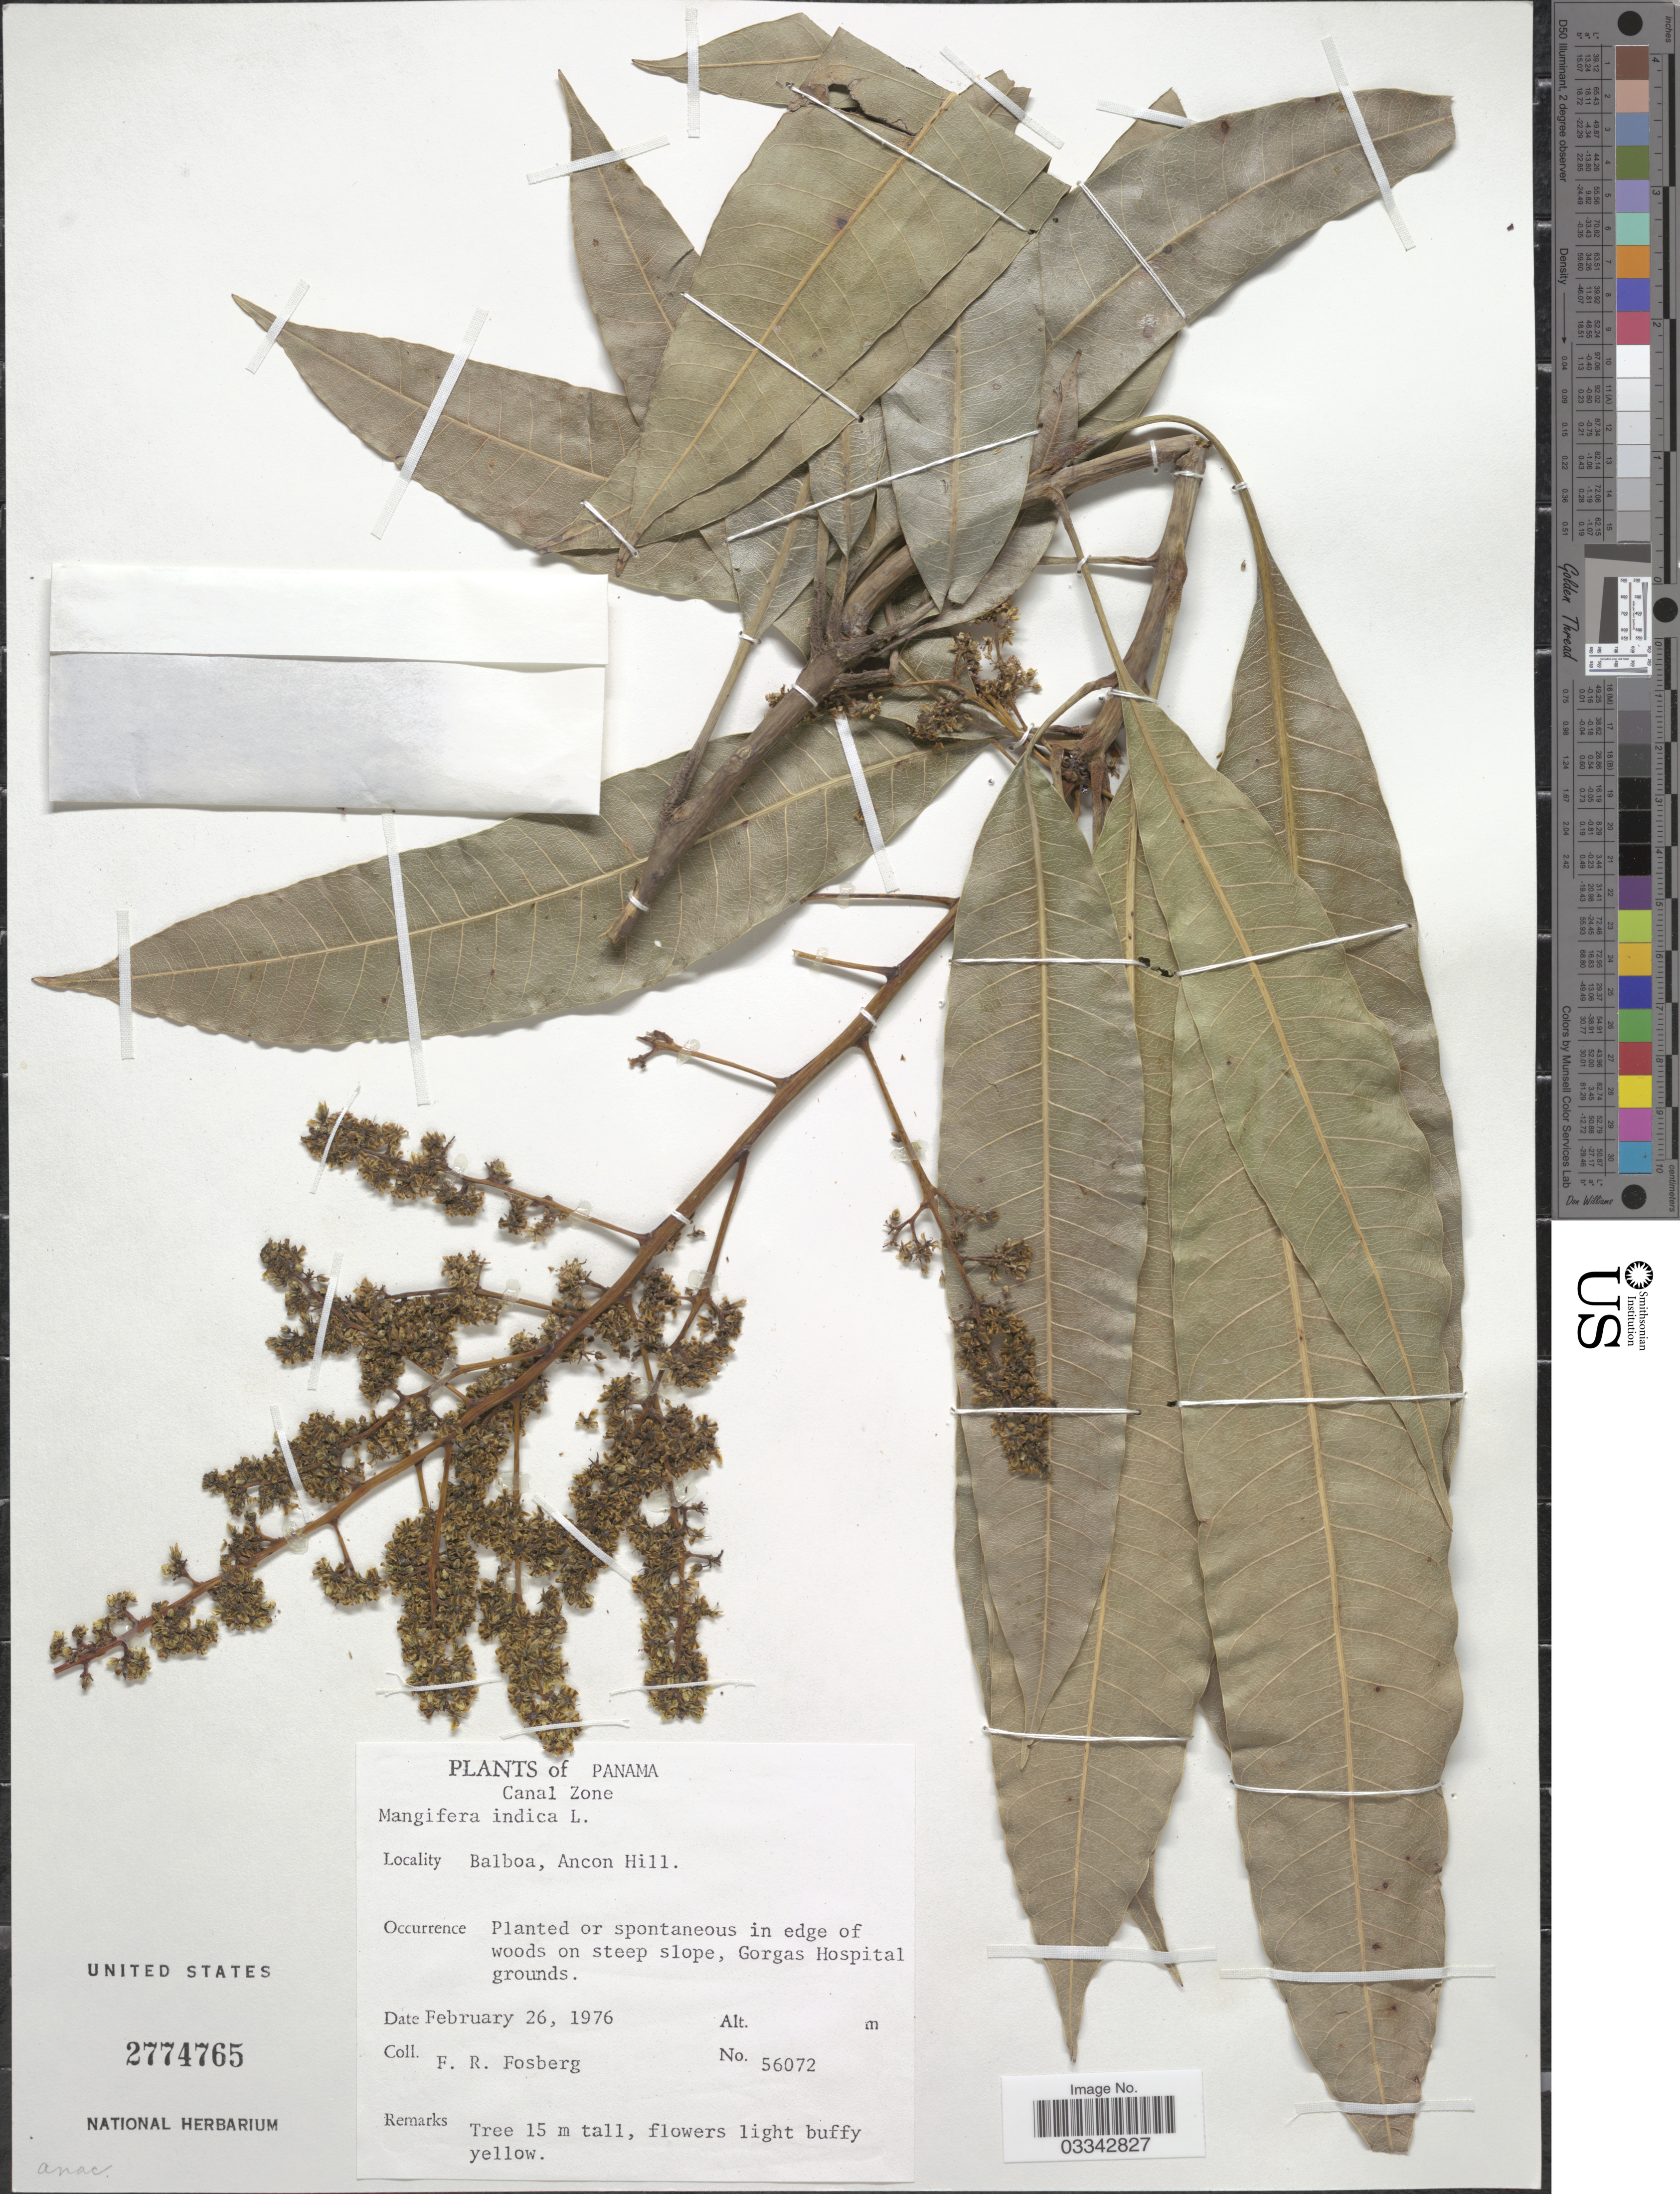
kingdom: Plantae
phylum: Tracheophyta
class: Magnoliopsida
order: Sapindales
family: Anacardiaceae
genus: Mangifera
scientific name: Mangifera indica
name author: L.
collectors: F. R. Fosberg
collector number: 56072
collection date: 1976-02-26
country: Panama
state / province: Colón / Panamá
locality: Canal Zone. Balboa, Ancon Hill.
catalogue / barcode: US 2774765